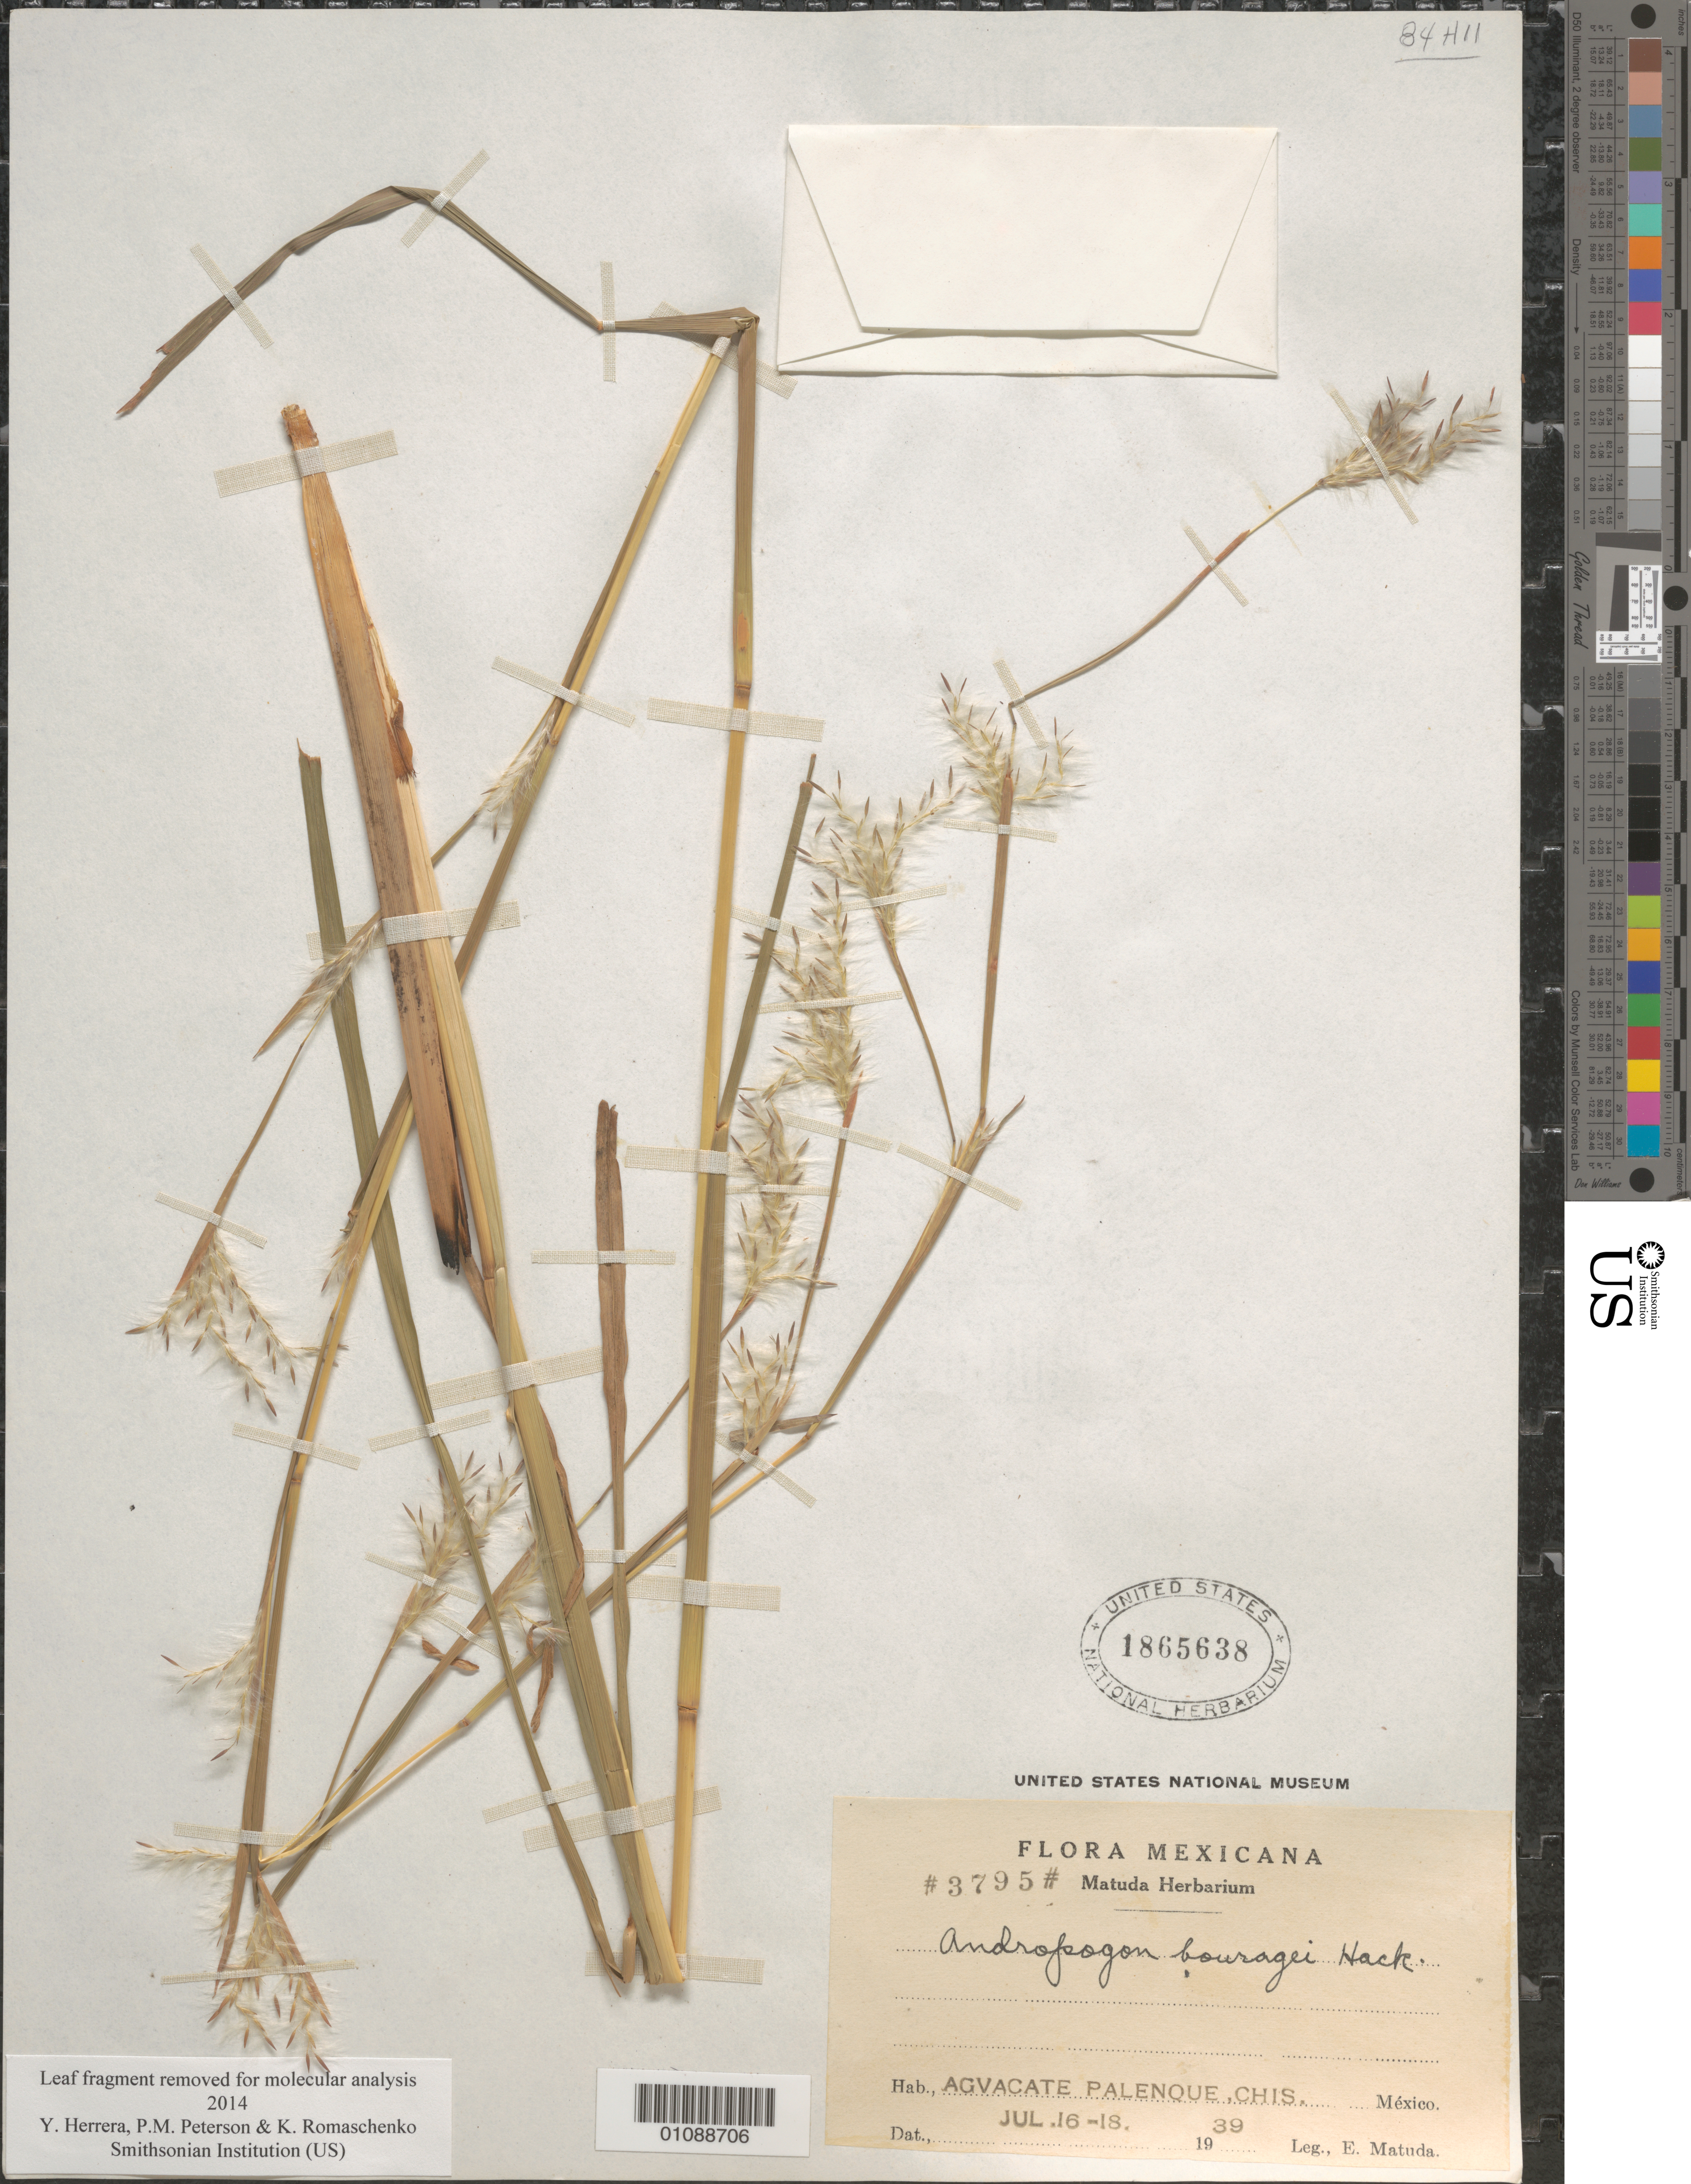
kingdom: Plantae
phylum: Tracheophyta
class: Liliopsida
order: Poales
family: Poaceae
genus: Andropogon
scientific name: Andropogon bourgaei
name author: Hack.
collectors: E. Matuda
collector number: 3795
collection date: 1939-07-16/1939-07-18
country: Mexico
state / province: Chiapas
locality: Agvacate Palenque.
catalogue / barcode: US 1865638